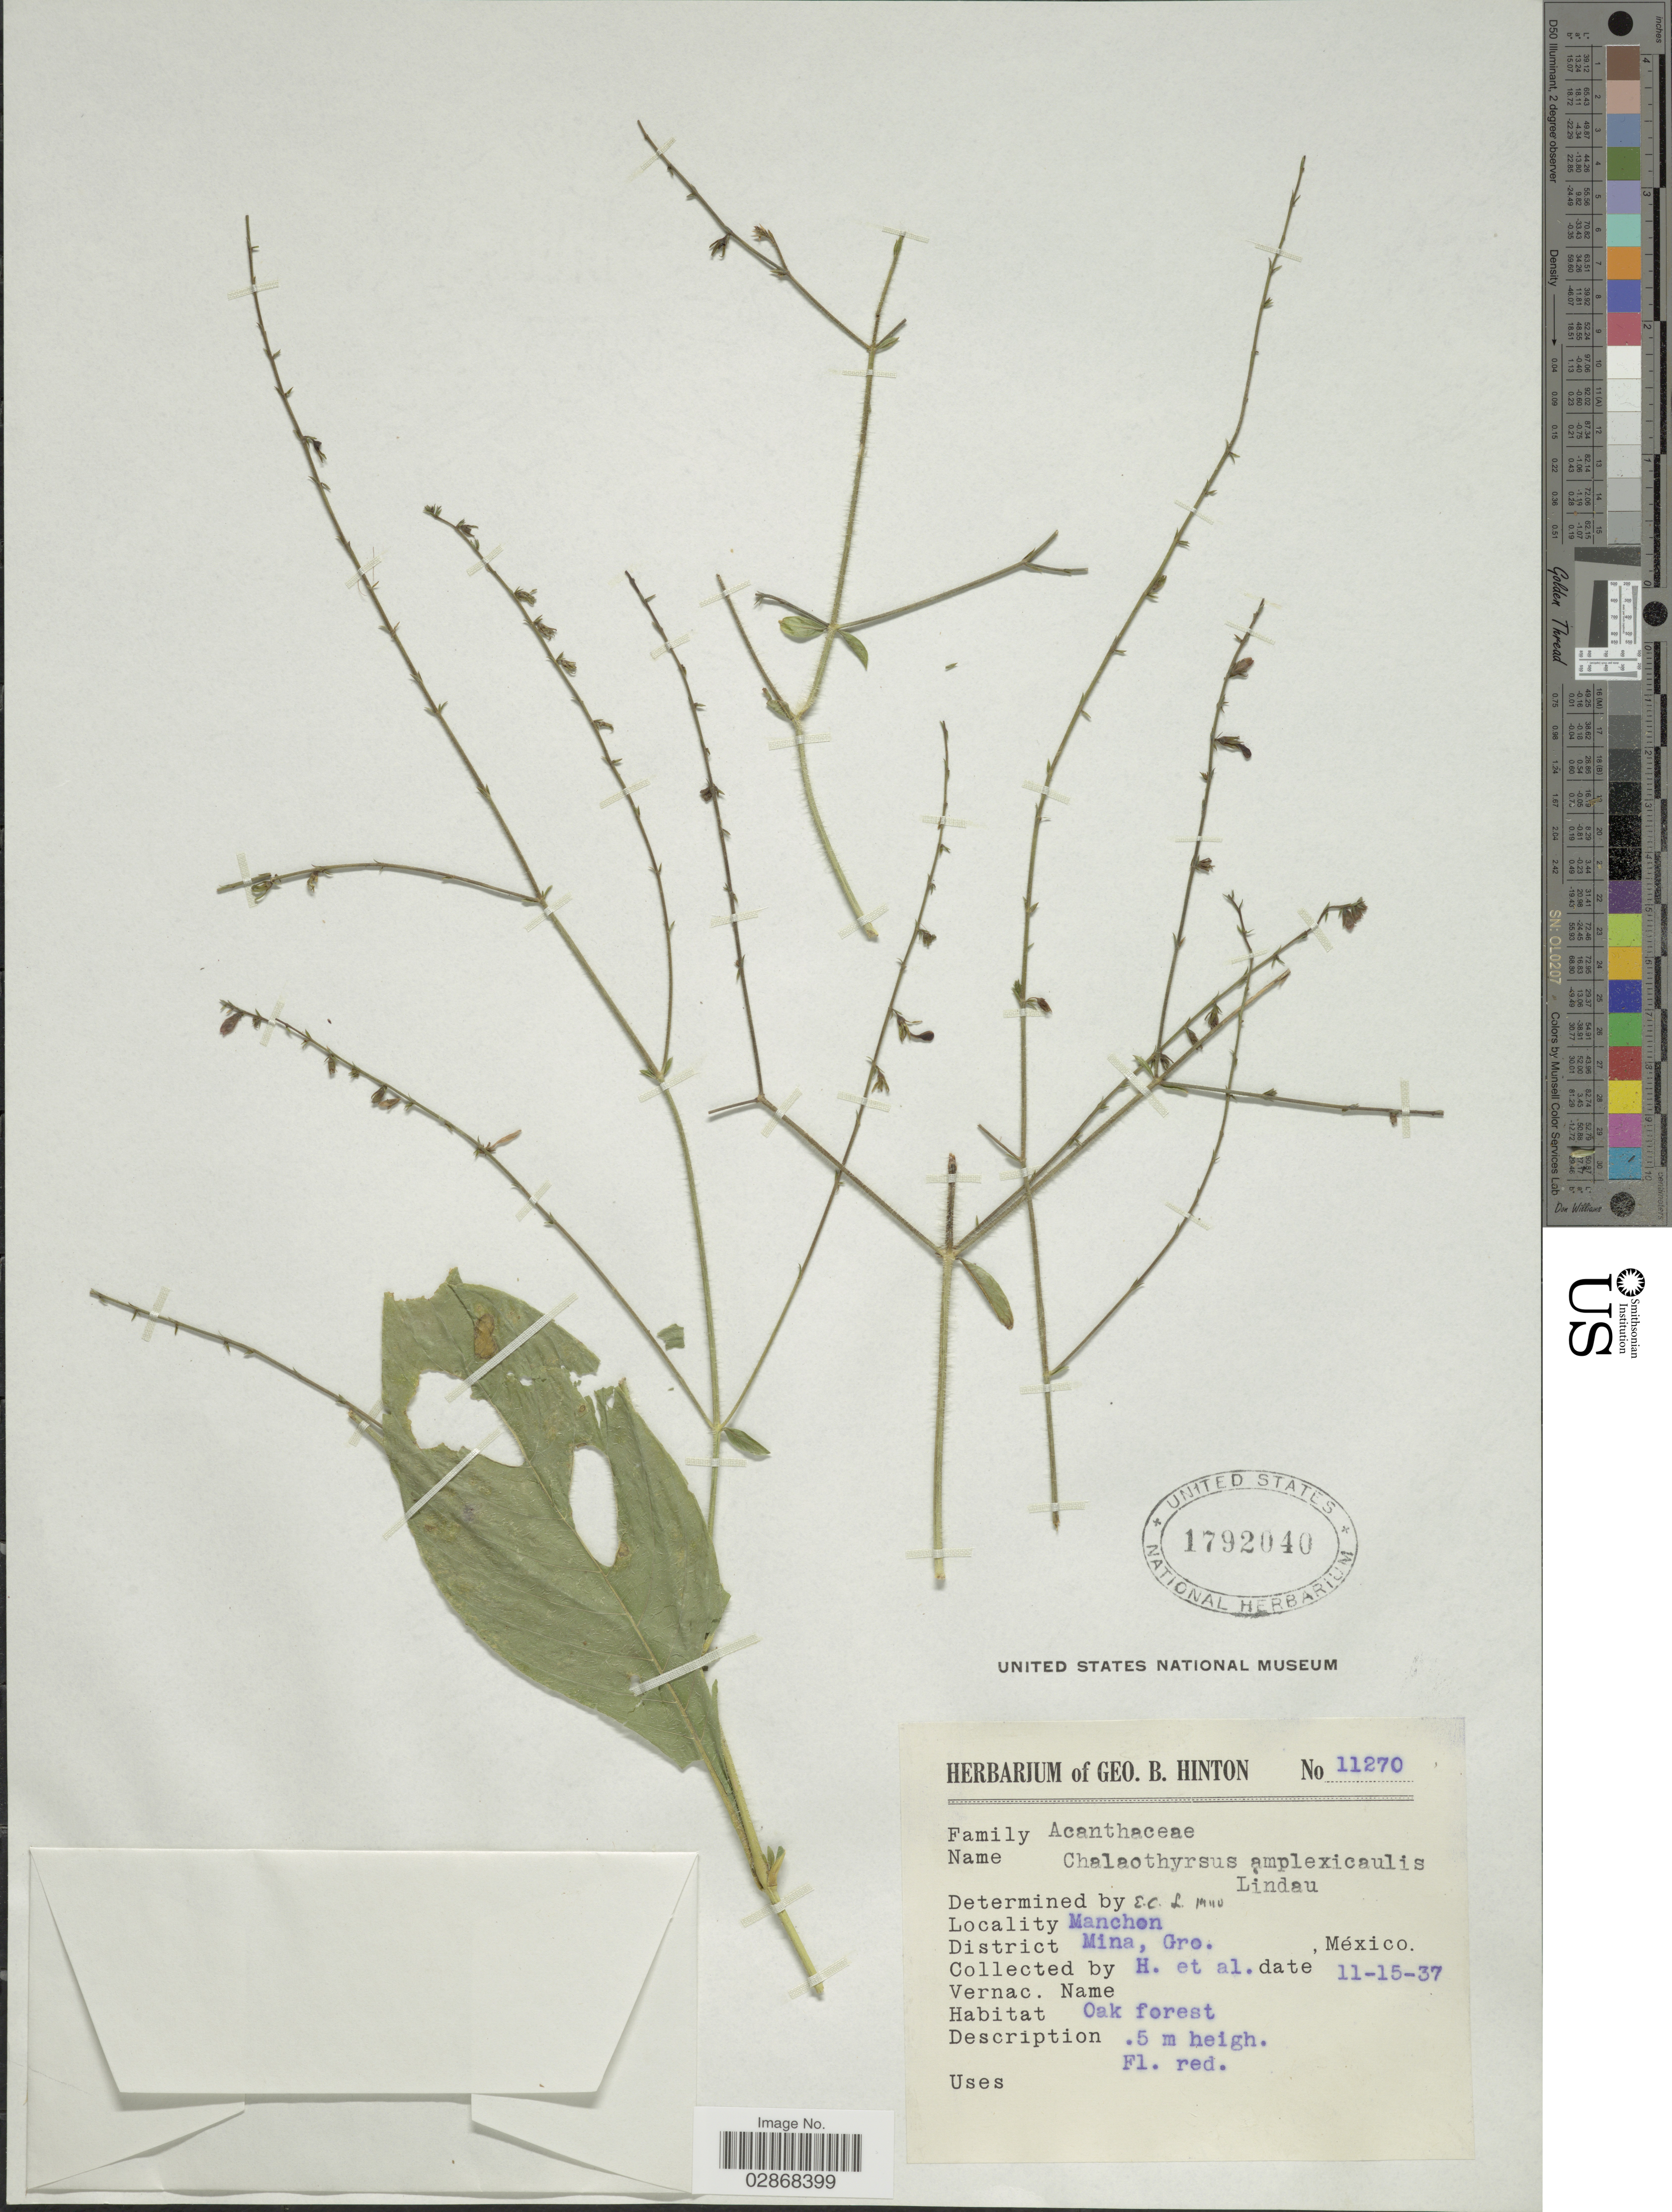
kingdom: Plantae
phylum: Tracheophyta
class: Magnoliopsida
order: Lamiales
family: Acanthaceae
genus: Chalarothyrsus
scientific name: Chalarothyrsus amplexicaulis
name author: Lindau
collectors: G. B. Hinton & et al.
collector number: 11270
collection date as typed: Transcribed d/m/y: 15/11/37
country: Mexico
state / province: Guerrero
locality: Manchon. District Mina.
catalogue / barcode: US 1792040